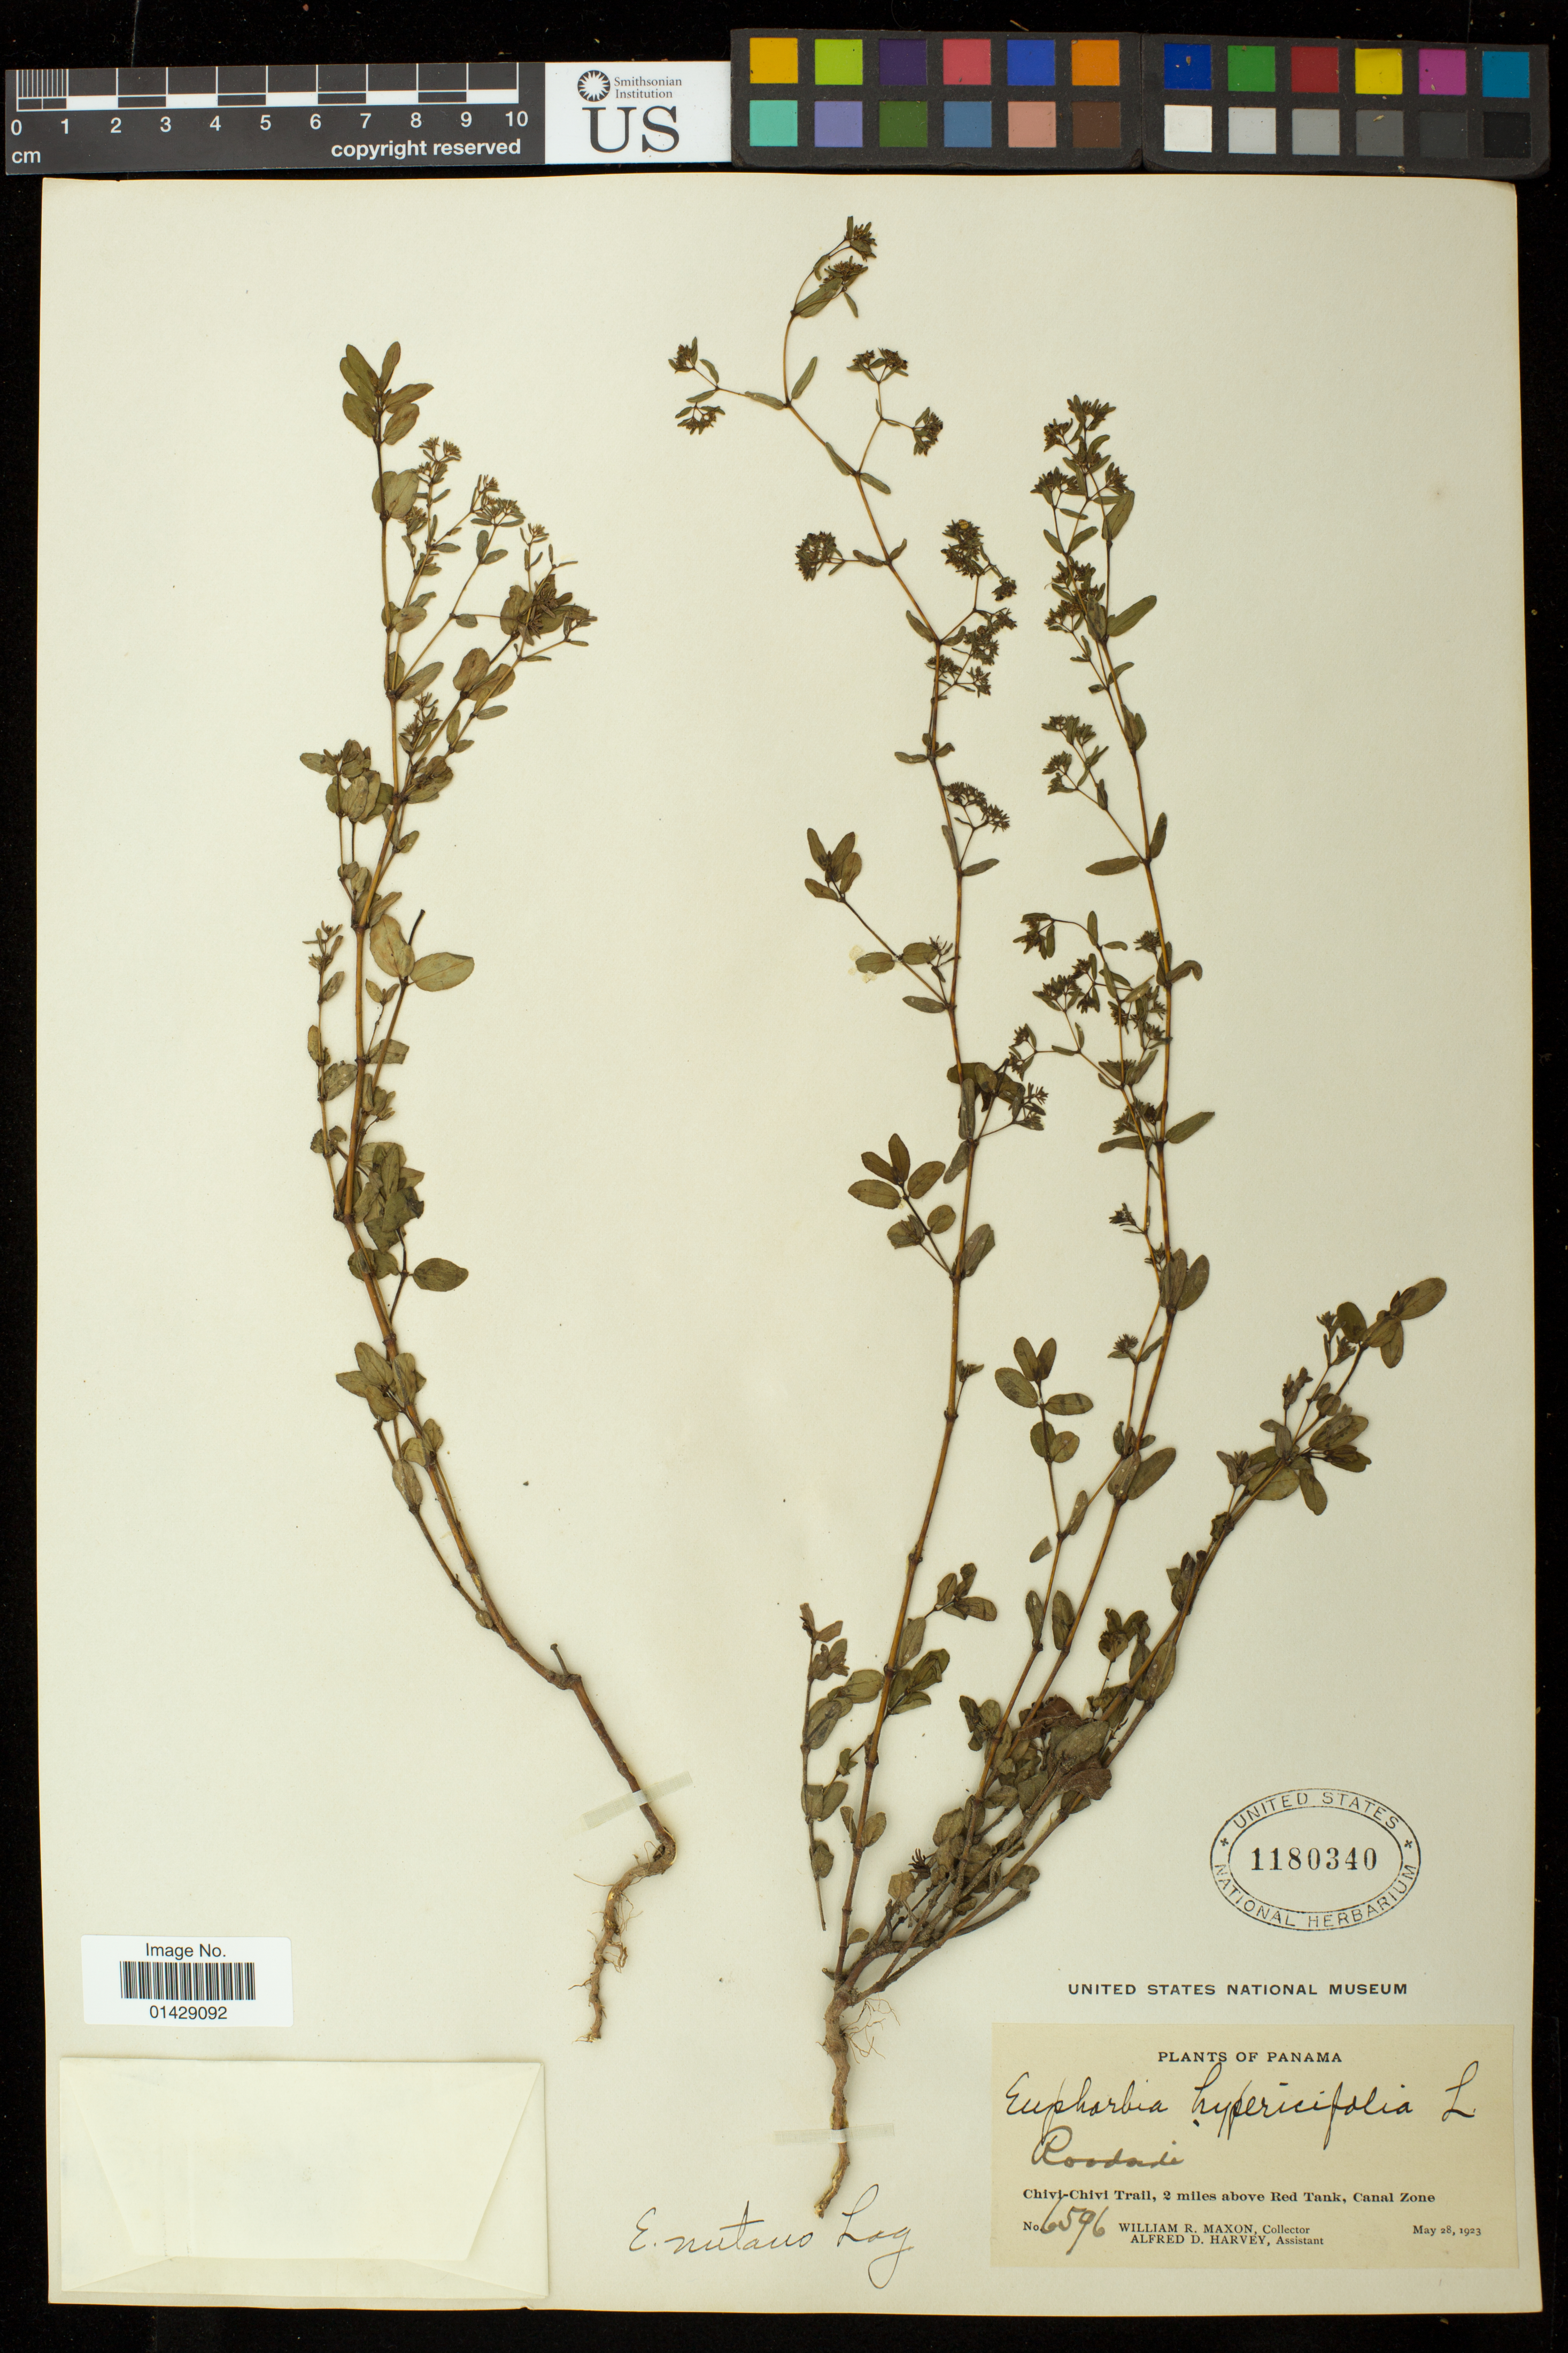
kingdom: Plantae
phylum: Tracheophyta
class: Magnoliopsida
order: Malpighiales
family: Euphorbiaceae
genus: Euphorbia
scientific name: Euphorbia hyssopifolia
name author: L.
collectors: W. R. Maxon & A. D. Harvey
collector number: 6596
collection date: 1923-05-28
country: Panama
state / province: Panamá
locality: Roadside.; Chivi-Chivi Trail, 2 miles above Red Tank, Canal Zone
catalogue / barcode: US 1180340